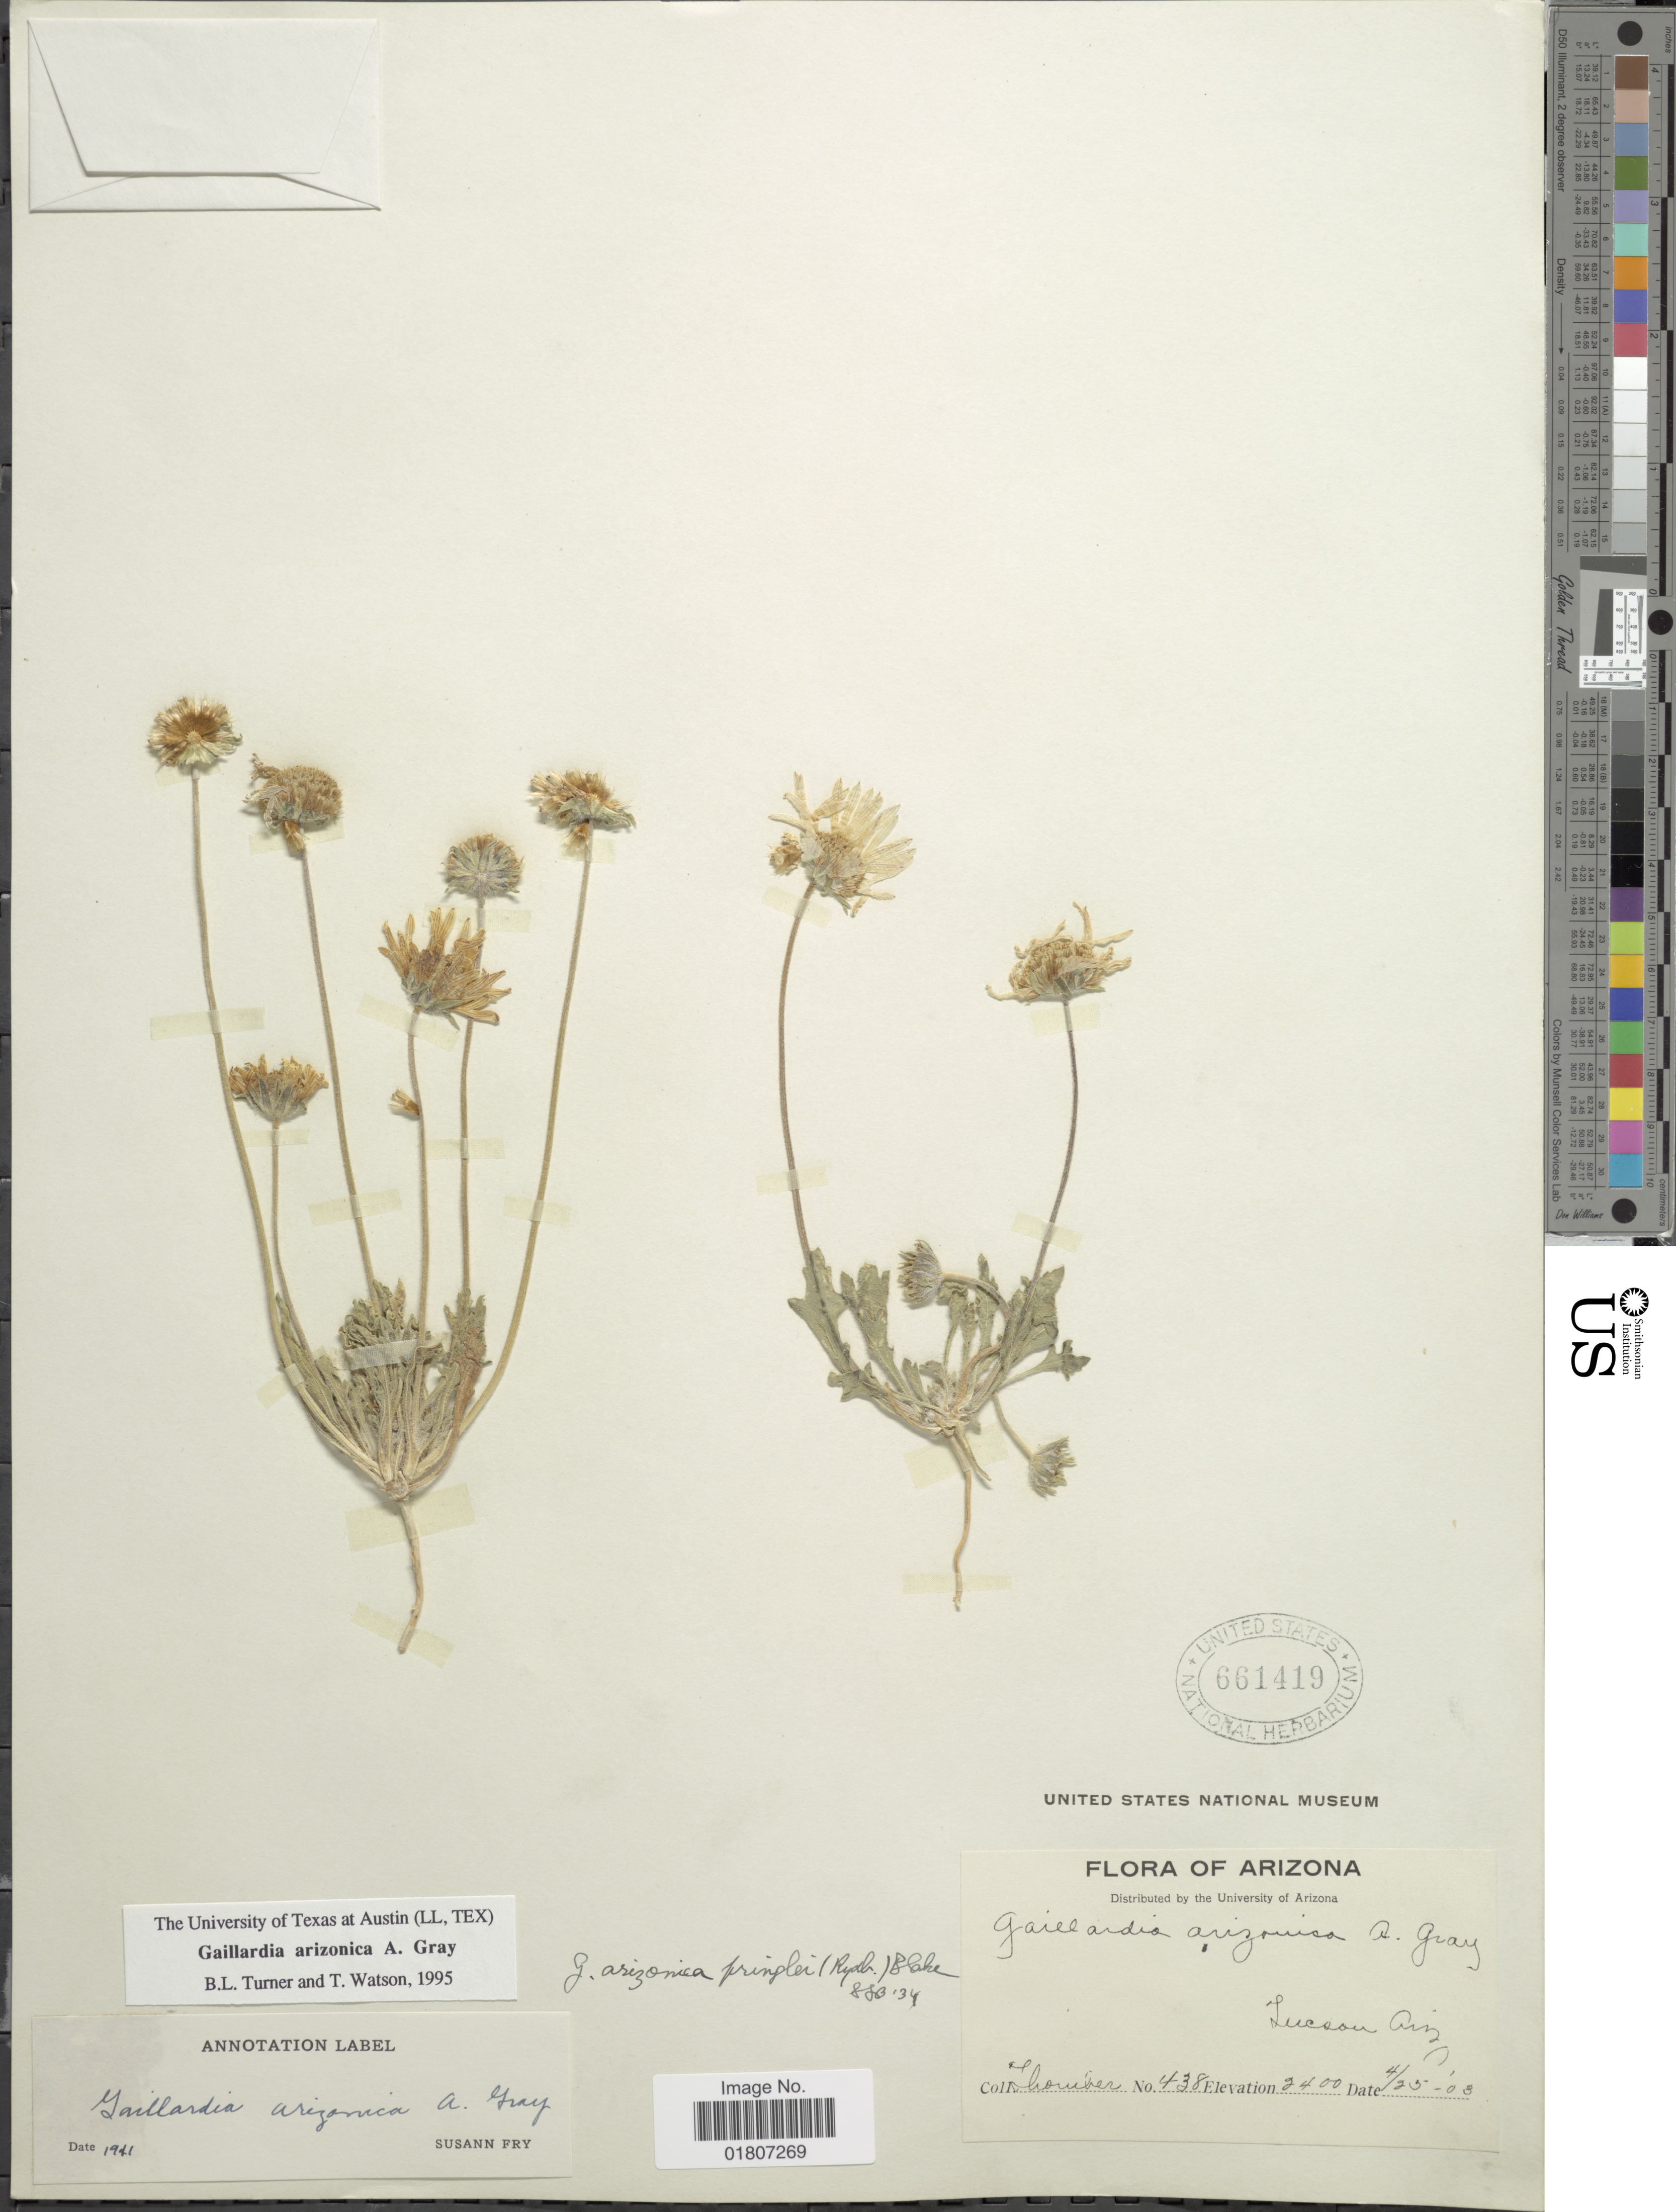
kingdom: Plantae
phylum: Tracheophyta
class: Magnoliopsida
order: Asterales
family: Asteraceae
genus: Gaillardia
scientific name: Gaillardia arizonica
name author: A. Gray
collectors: J. Thornber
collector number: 438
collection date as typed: Transcribed d/m/y: 25/4/3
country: United States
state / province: Arizona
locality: Tucson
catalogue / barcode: US 661419